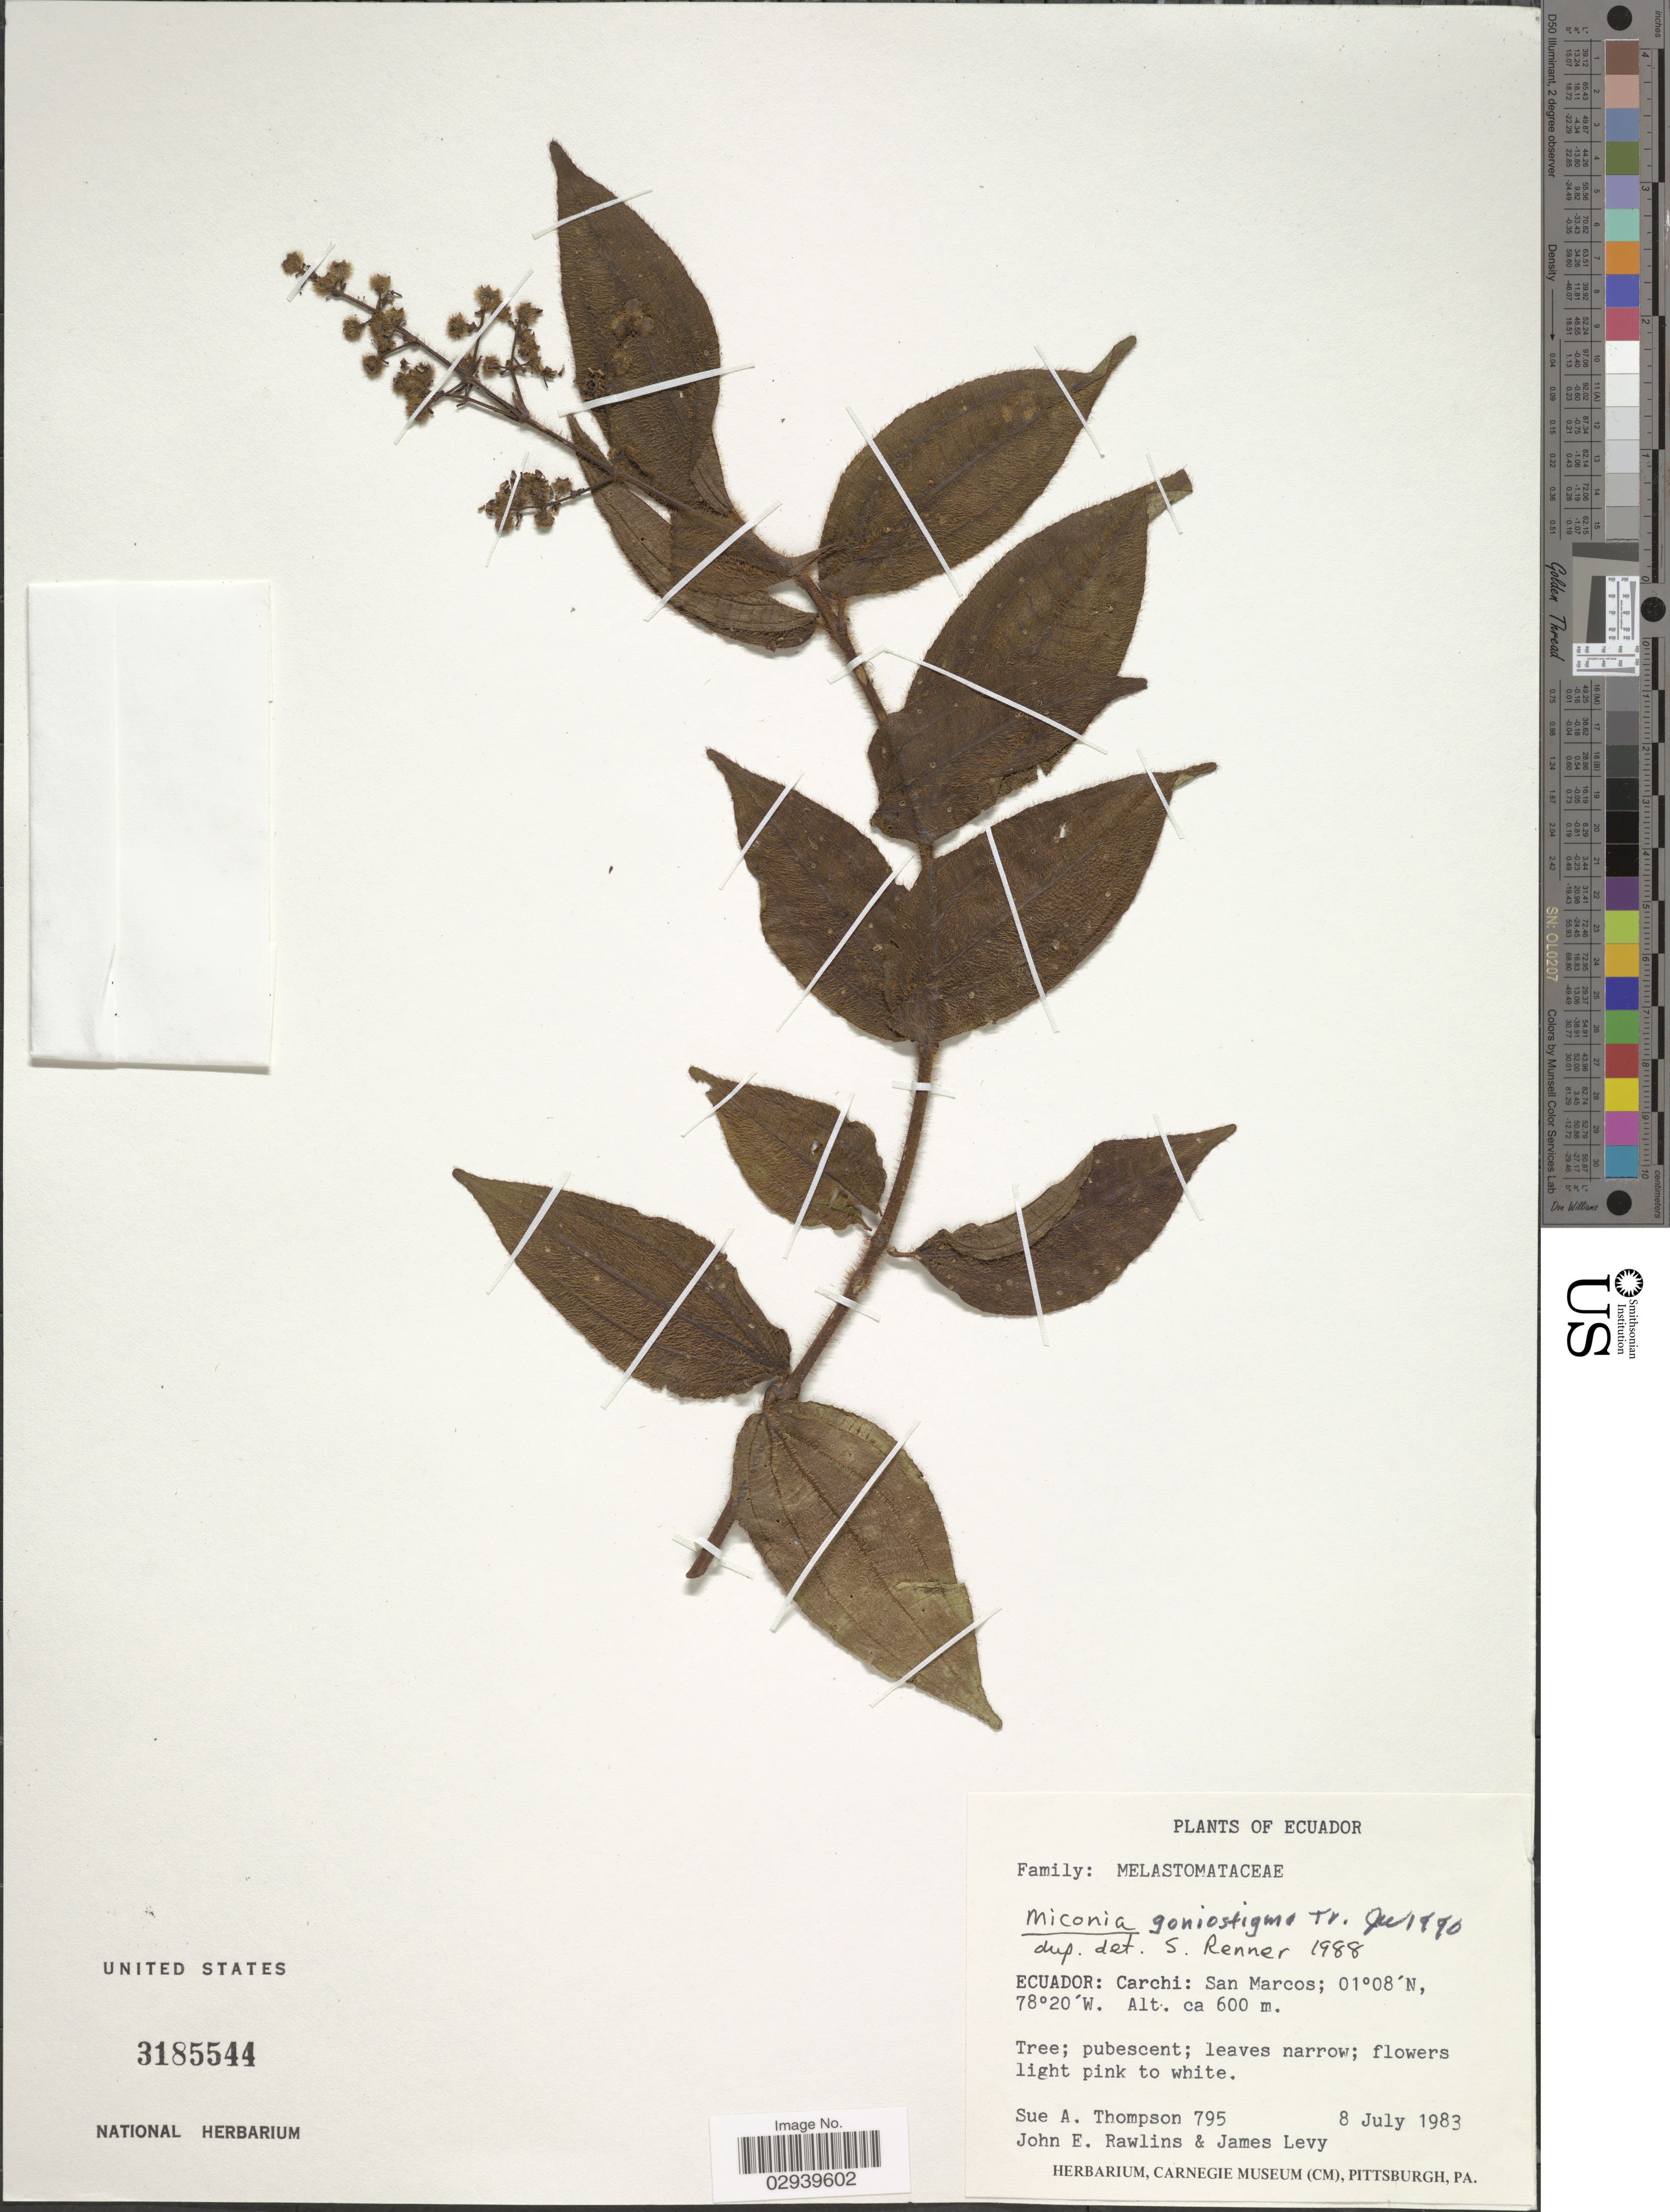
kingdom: Plantae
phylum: Tracheophyta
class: Magnoliopsida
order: Myrtales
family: Melastomataceae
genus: Miconia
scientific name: Miconia goniostigma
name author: Triana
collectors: S. A. Thompson, J. Rawlins & J. Levy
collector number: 795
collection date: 1983-07-08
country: Ecuador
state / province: Carchi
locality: San Marcos.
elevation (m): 600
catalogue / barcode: US 3185544